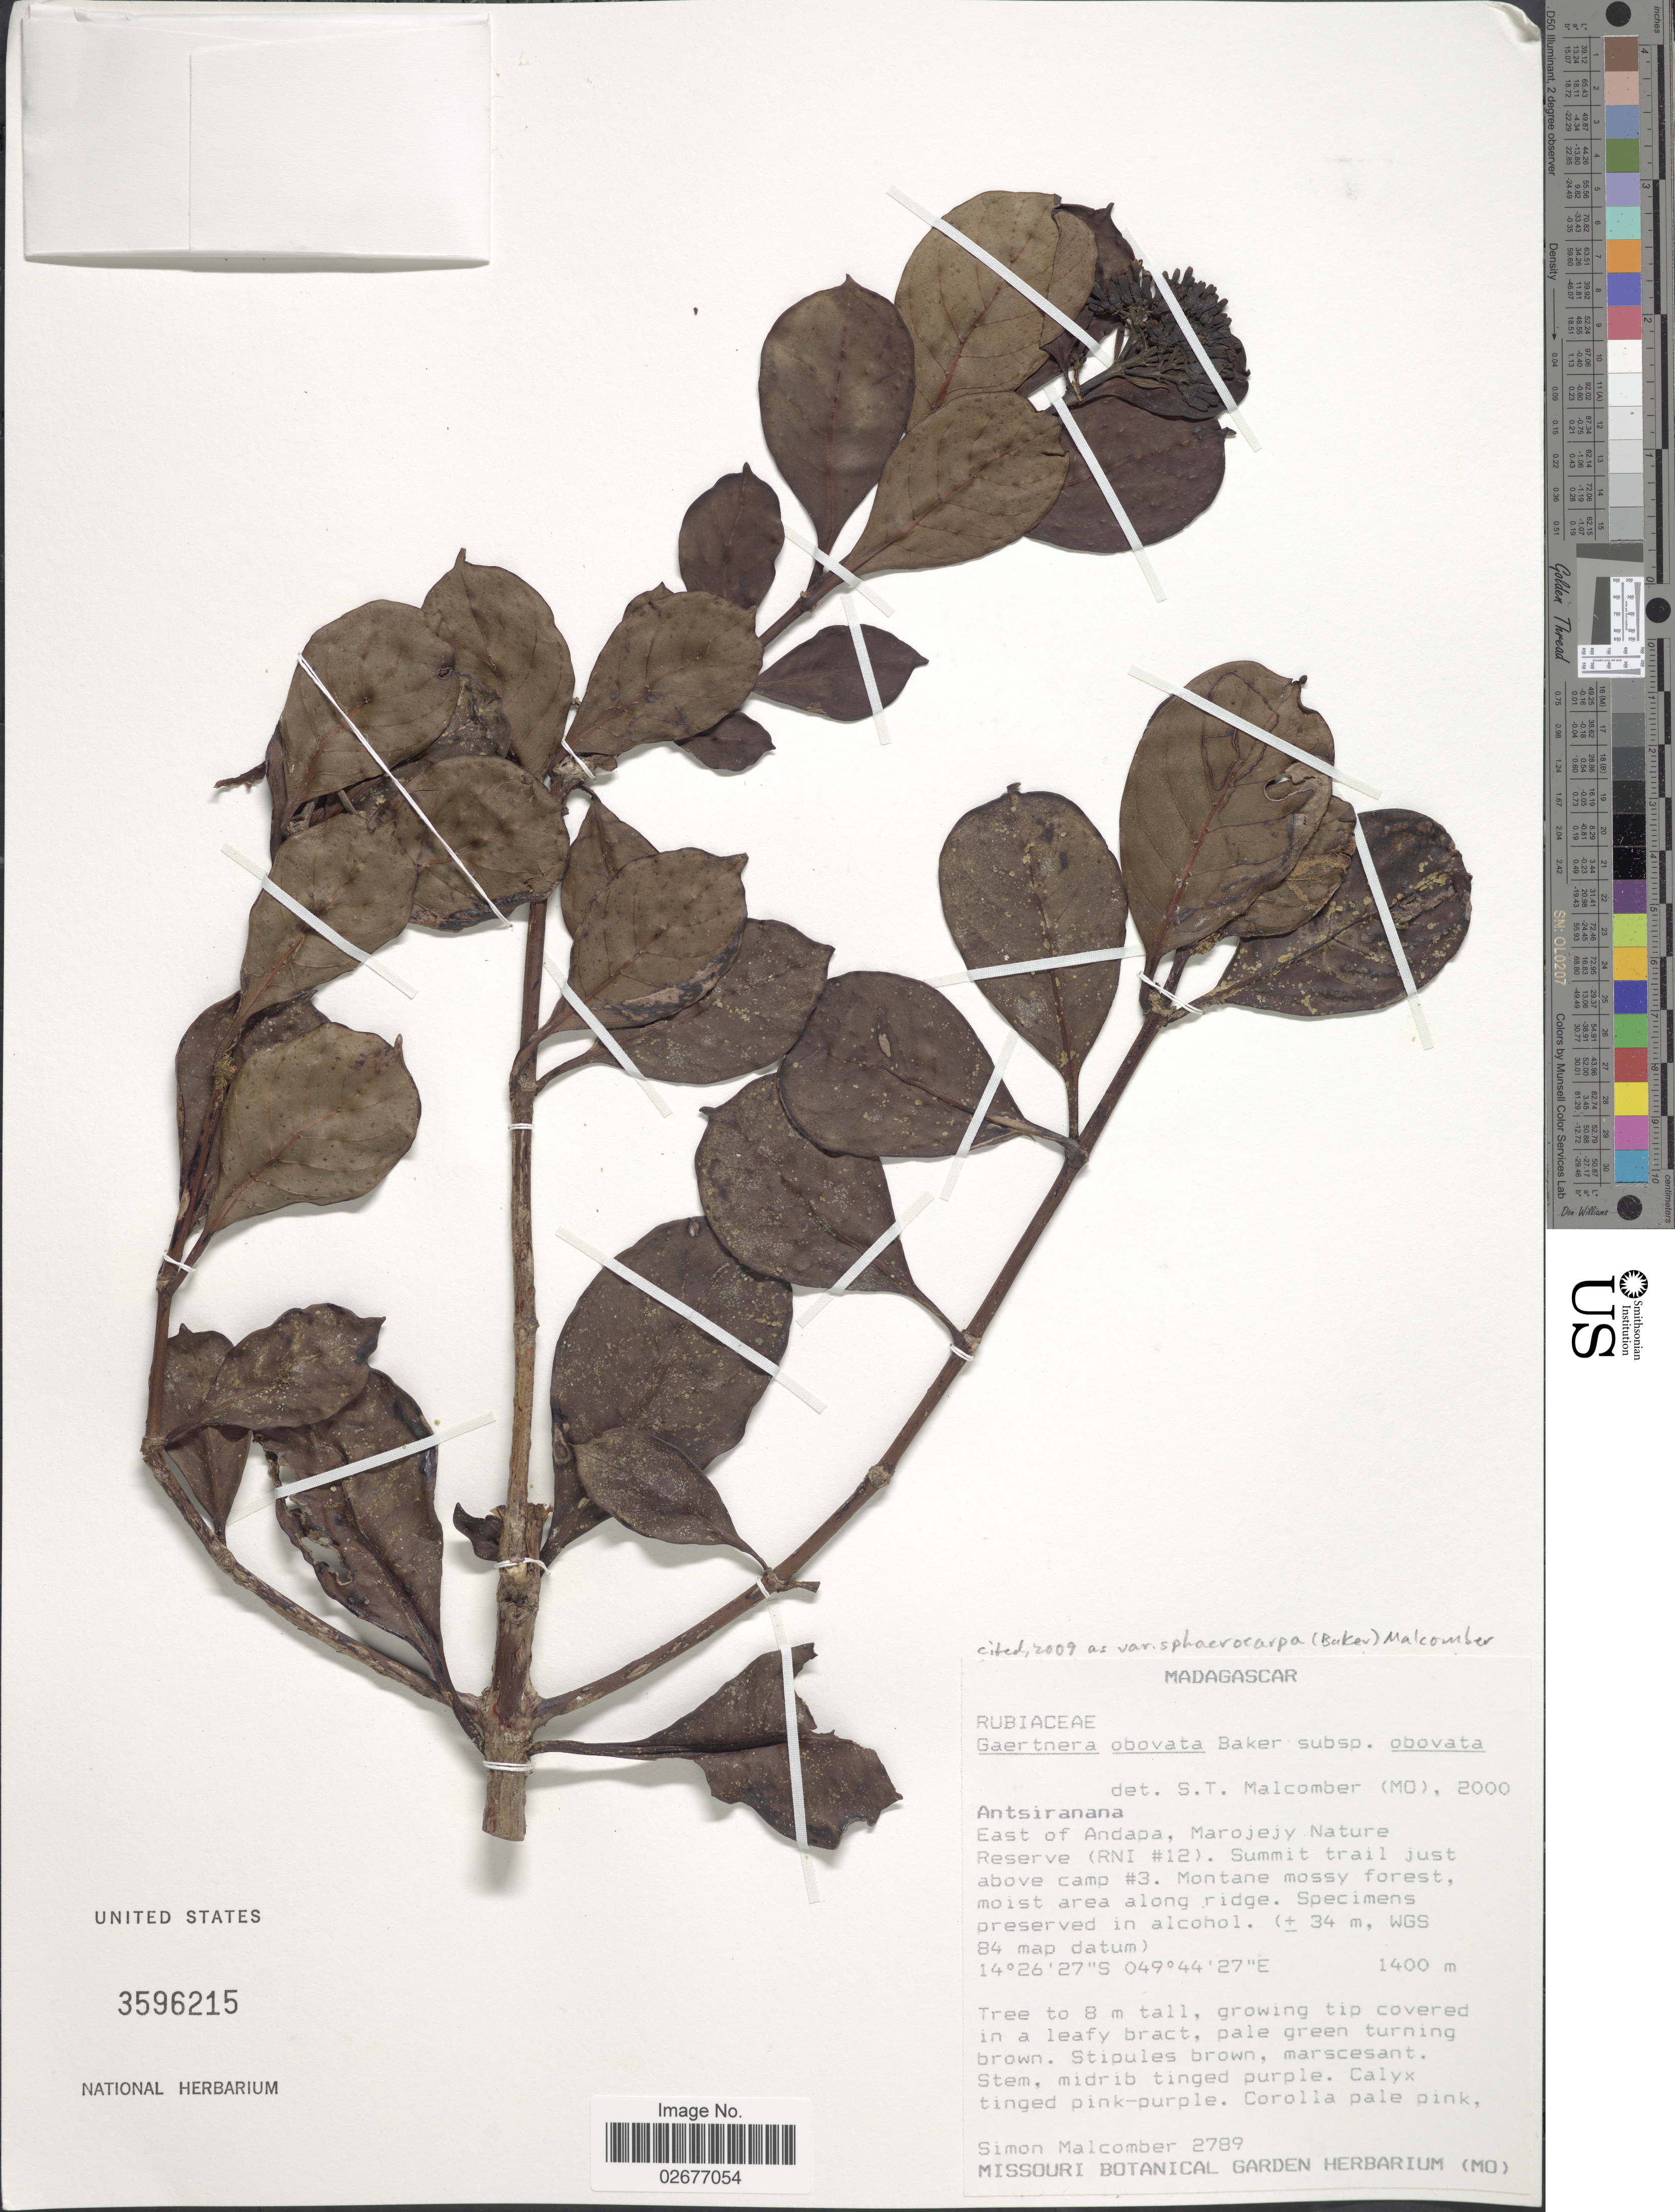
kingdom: Plantae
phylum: Tracheophyta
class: Magnoliopsida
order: Gentianales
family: Rubiaceae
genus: Gaertnera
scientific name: Gaertnera obovata var. sphaerocarpa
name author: (Baker) Malcomber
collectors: S. T. Malcomber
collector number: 2789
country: Madagascar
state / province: Sava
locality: East of Andapa, Marojejy Nature Reserve (RNI #12) Summit trail just above camp #3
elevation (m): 1400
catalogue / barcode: US 3596215